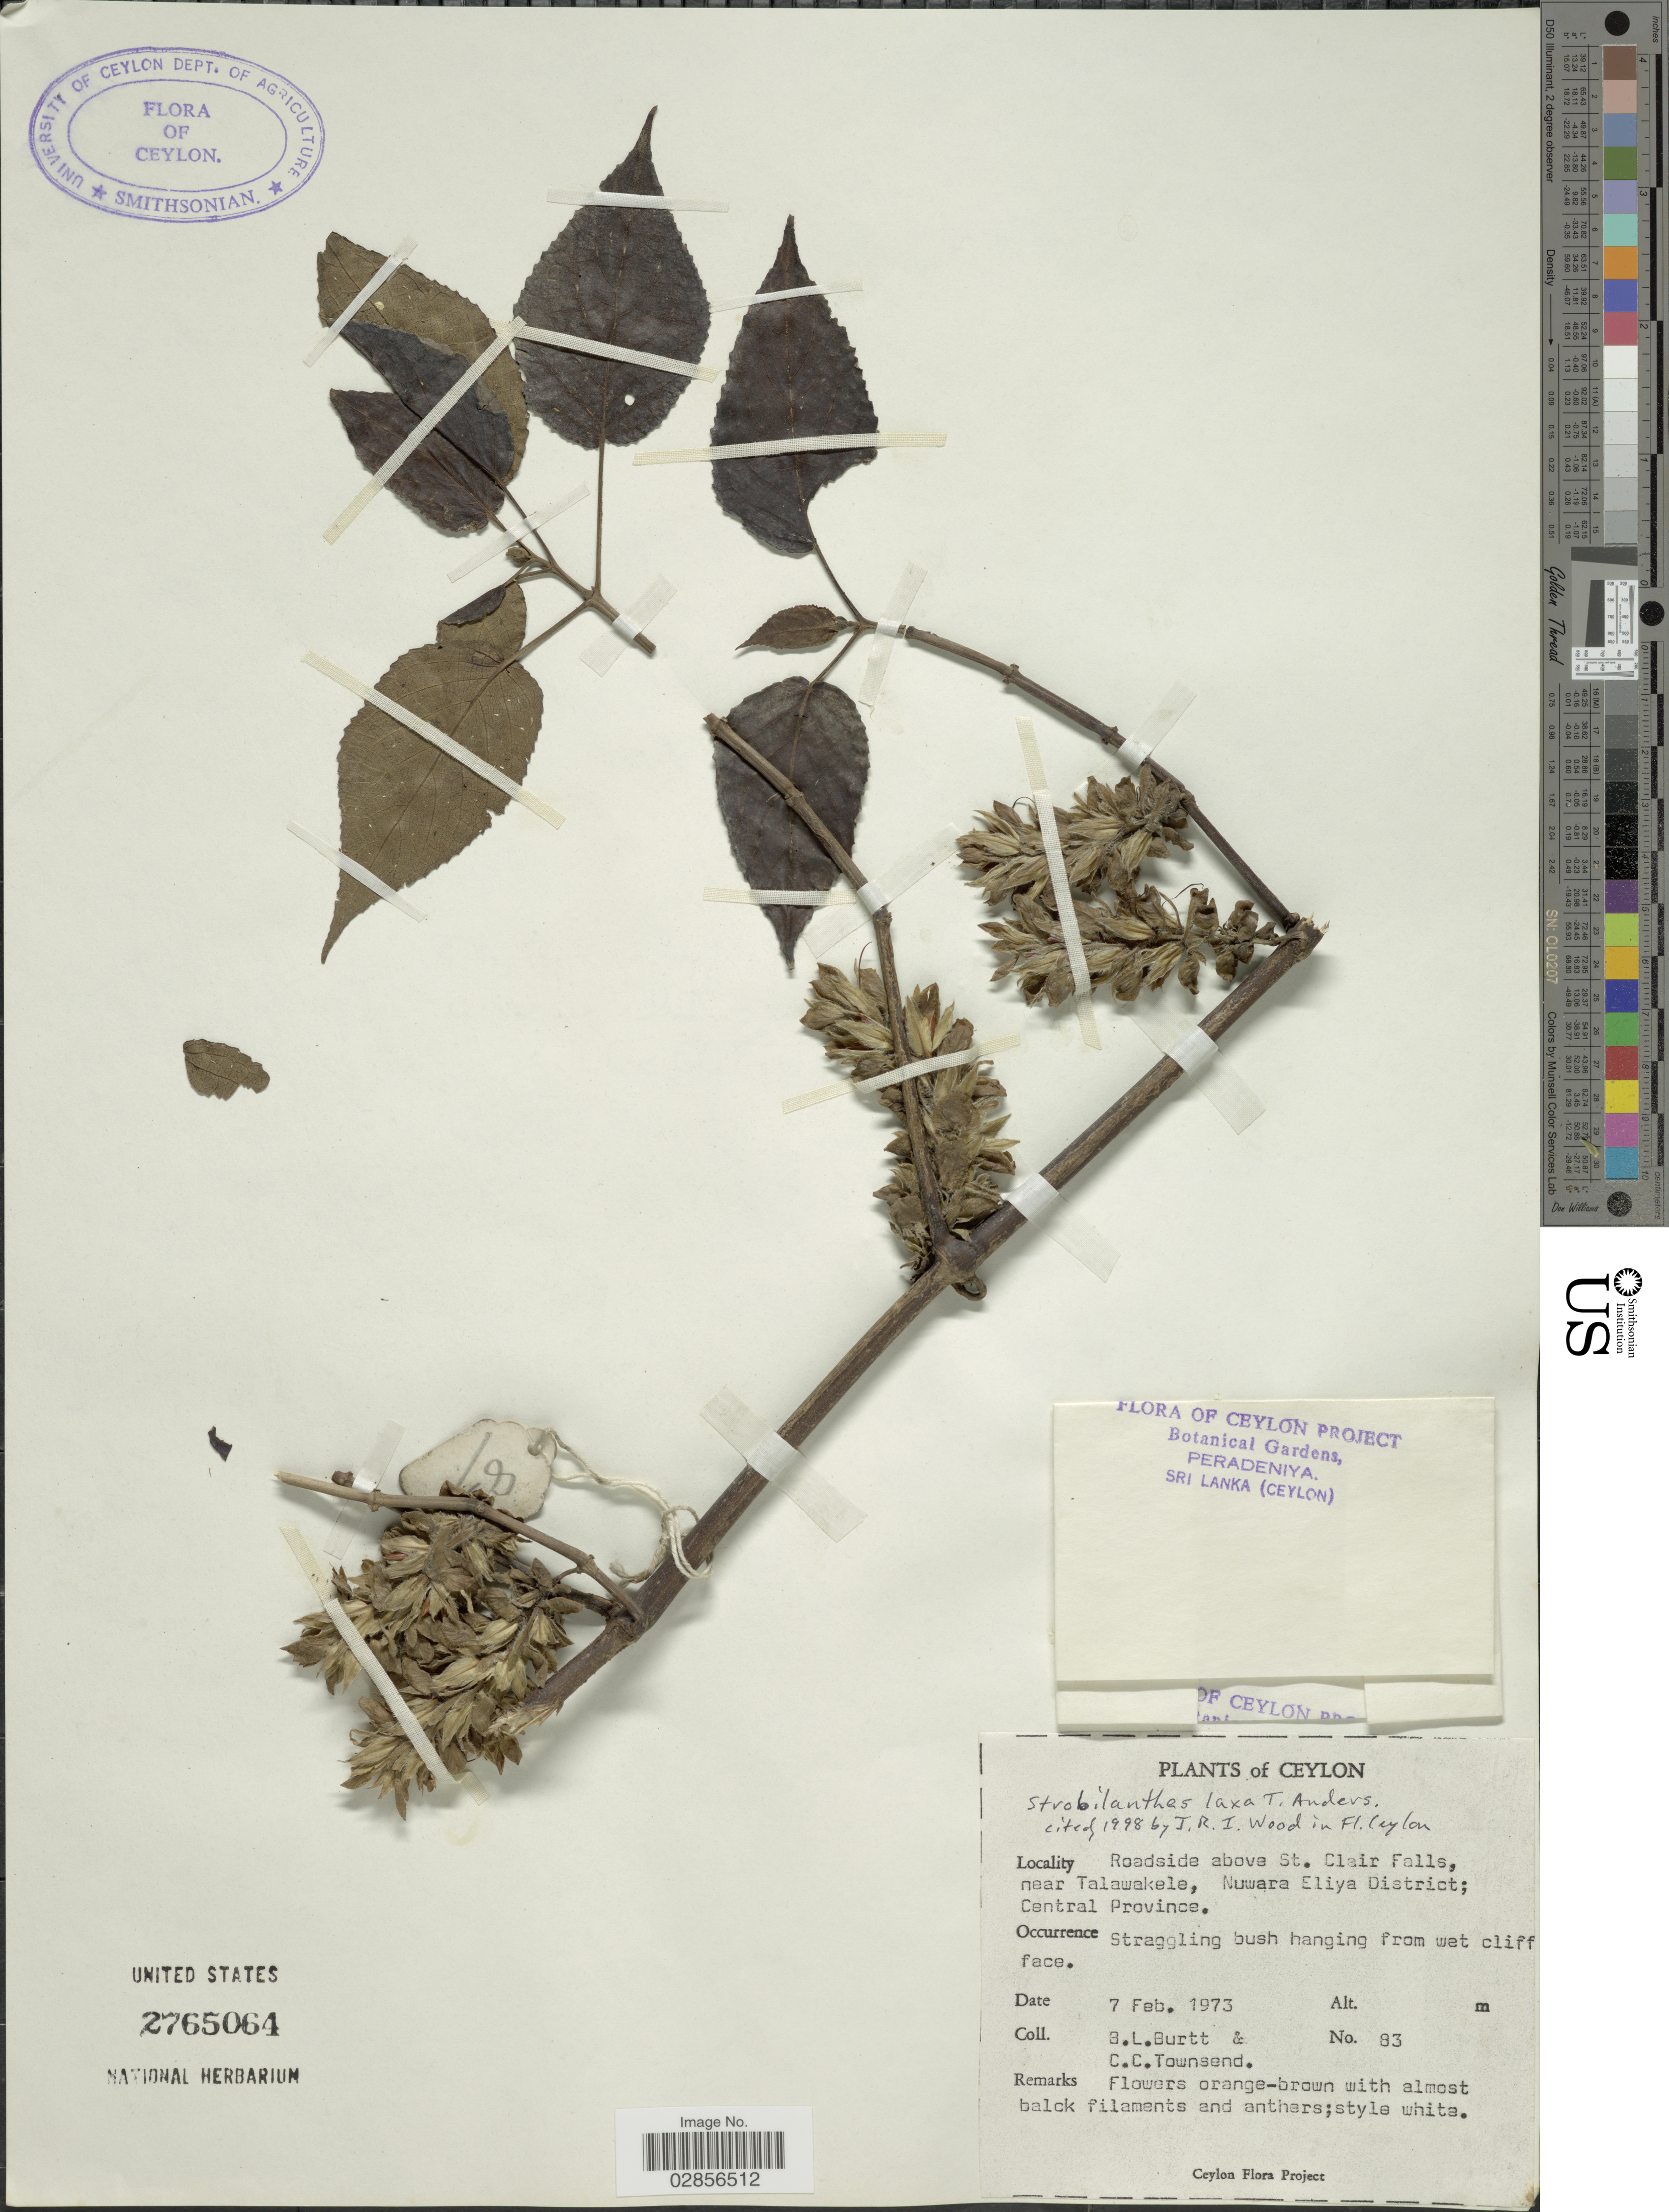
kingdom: Plantae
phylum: Tracheophyta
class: Magnoliopsida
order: Lamiales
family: Acanthaceae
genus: Strobilanthes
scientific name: Strobilanthes laxa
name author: T. Anderson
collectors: B. L. Burtt & C. Townsend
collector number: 83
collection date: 1973-02-07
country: Sri Lanka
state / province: Central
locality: Ceylon. Roadside above St. Clair Falls, near Talawakele, Nuwara Eliya District.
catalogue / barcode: US 2765064